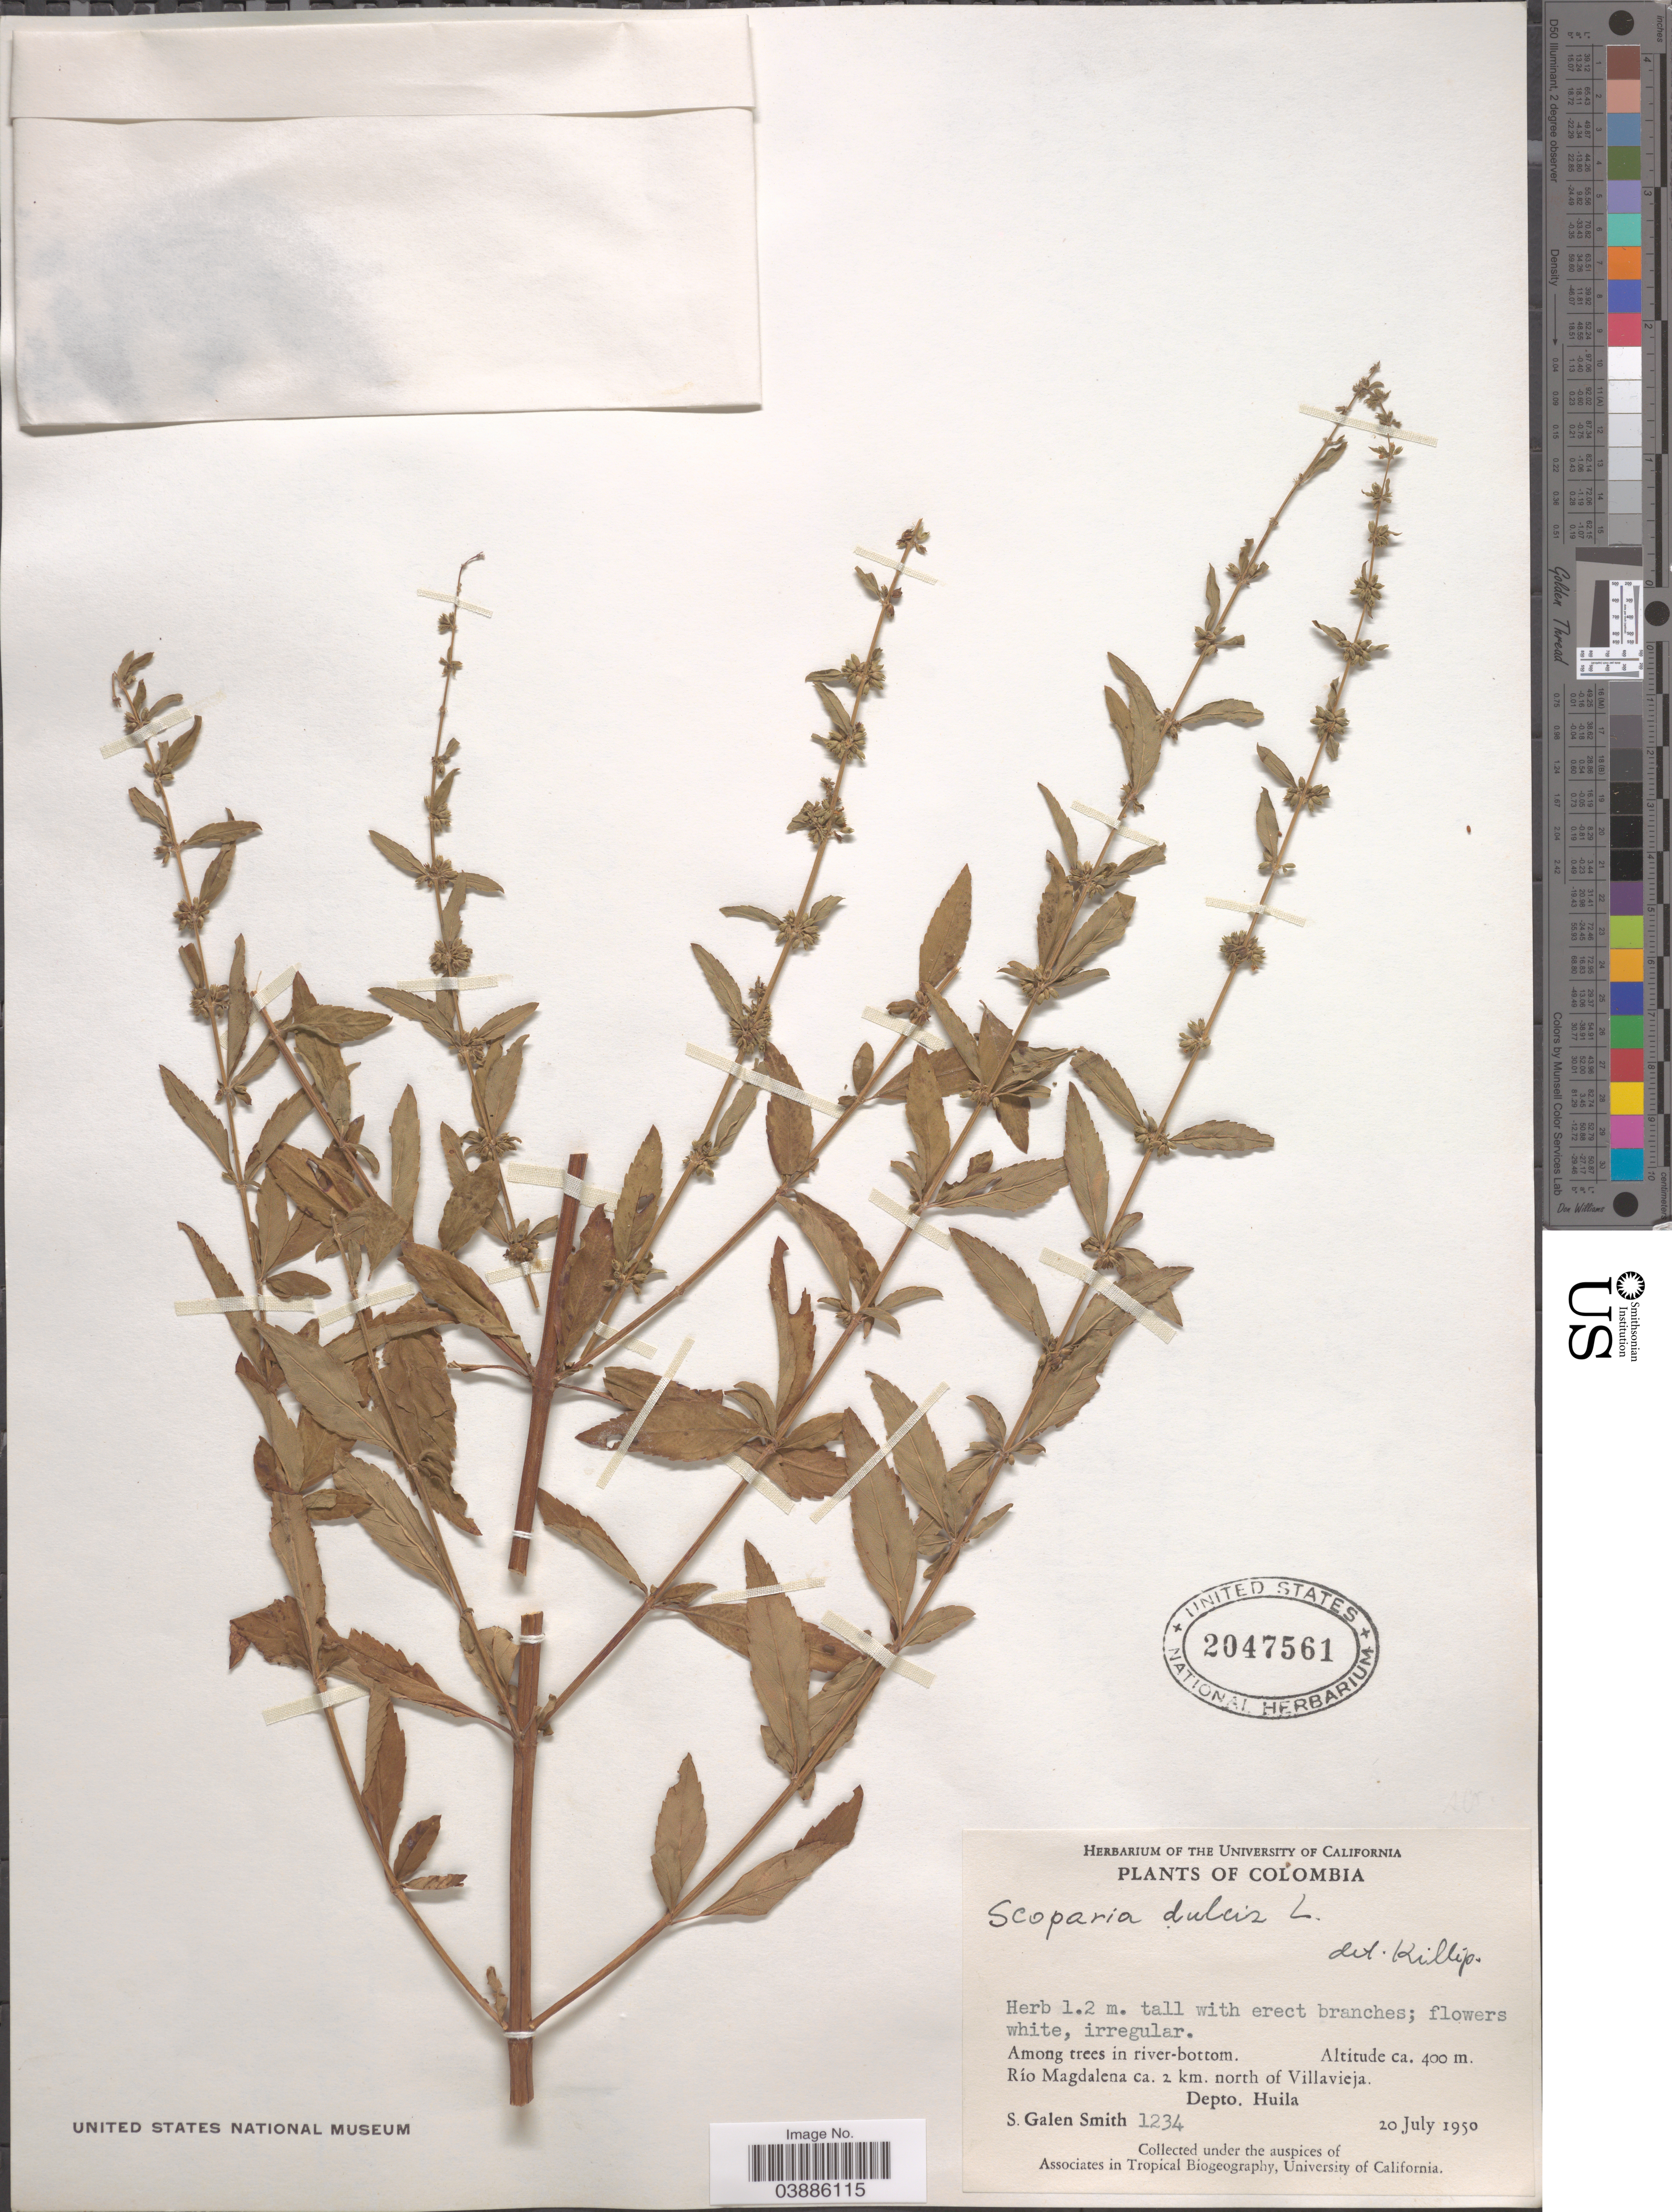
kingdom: Plantae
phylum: Tracheophyta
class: Magnoliopsida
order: Lamiales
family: Plantaginaceae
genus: Scoparia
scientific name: Scoparia dulcis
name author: L.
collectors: S. G. Smith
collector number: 1234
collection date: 1950-07-20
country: Colombia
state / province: Huila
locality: Río Magdalena ca. 2 km. north of Villavieja. Depto. Huila.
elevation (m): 400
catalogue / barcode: US 2047561